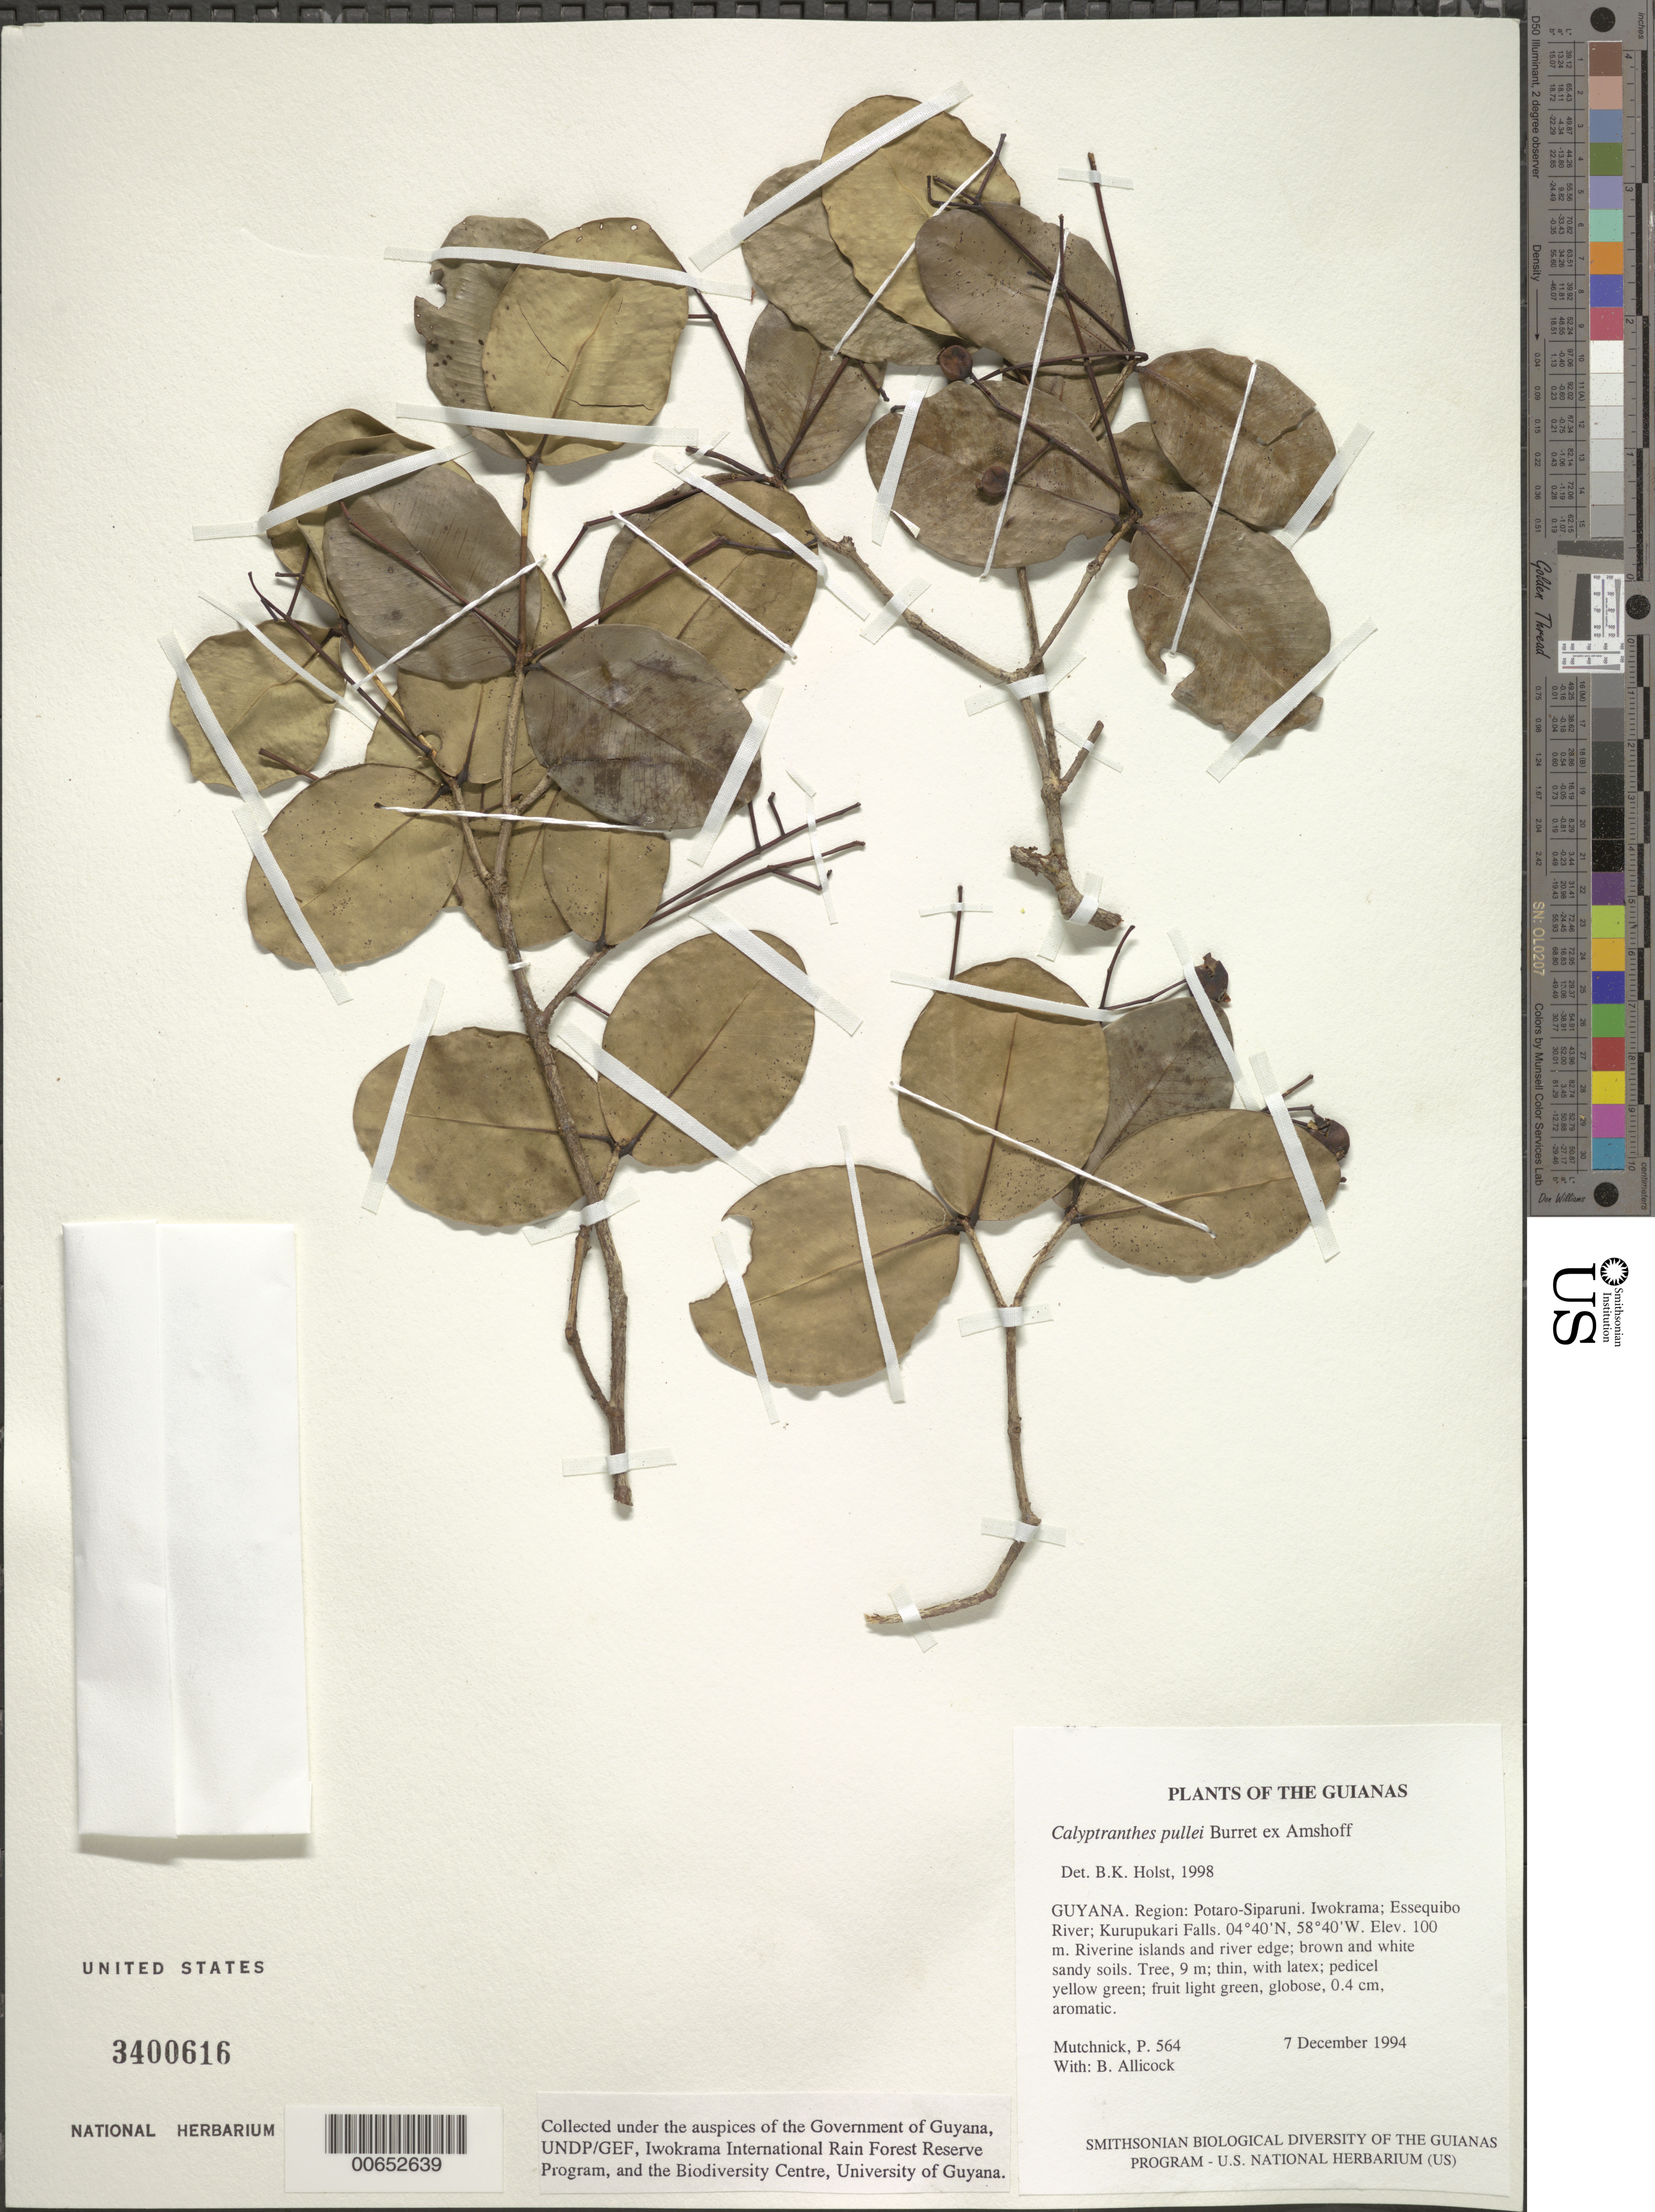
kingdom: Plantae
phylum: Tracheophyta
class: Magnoliopsida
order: Myrtales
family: Myrtaceae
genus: Myrcia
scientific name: Myrcia pullei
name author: (Burret ex Amshoff) A.R. Lourenço & E. Lucas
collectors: P. Mutchnick & B. Allicock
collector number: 564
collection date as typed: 7 December 1994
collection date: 1994-12-07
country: Guyana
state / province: Potaro-Siparuni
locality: Iwokrama; Essequibo River; Kurupukari Falls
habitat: Riverine islands and river edge; brown and white sandy soils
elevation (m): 100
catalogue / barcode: US 3400616